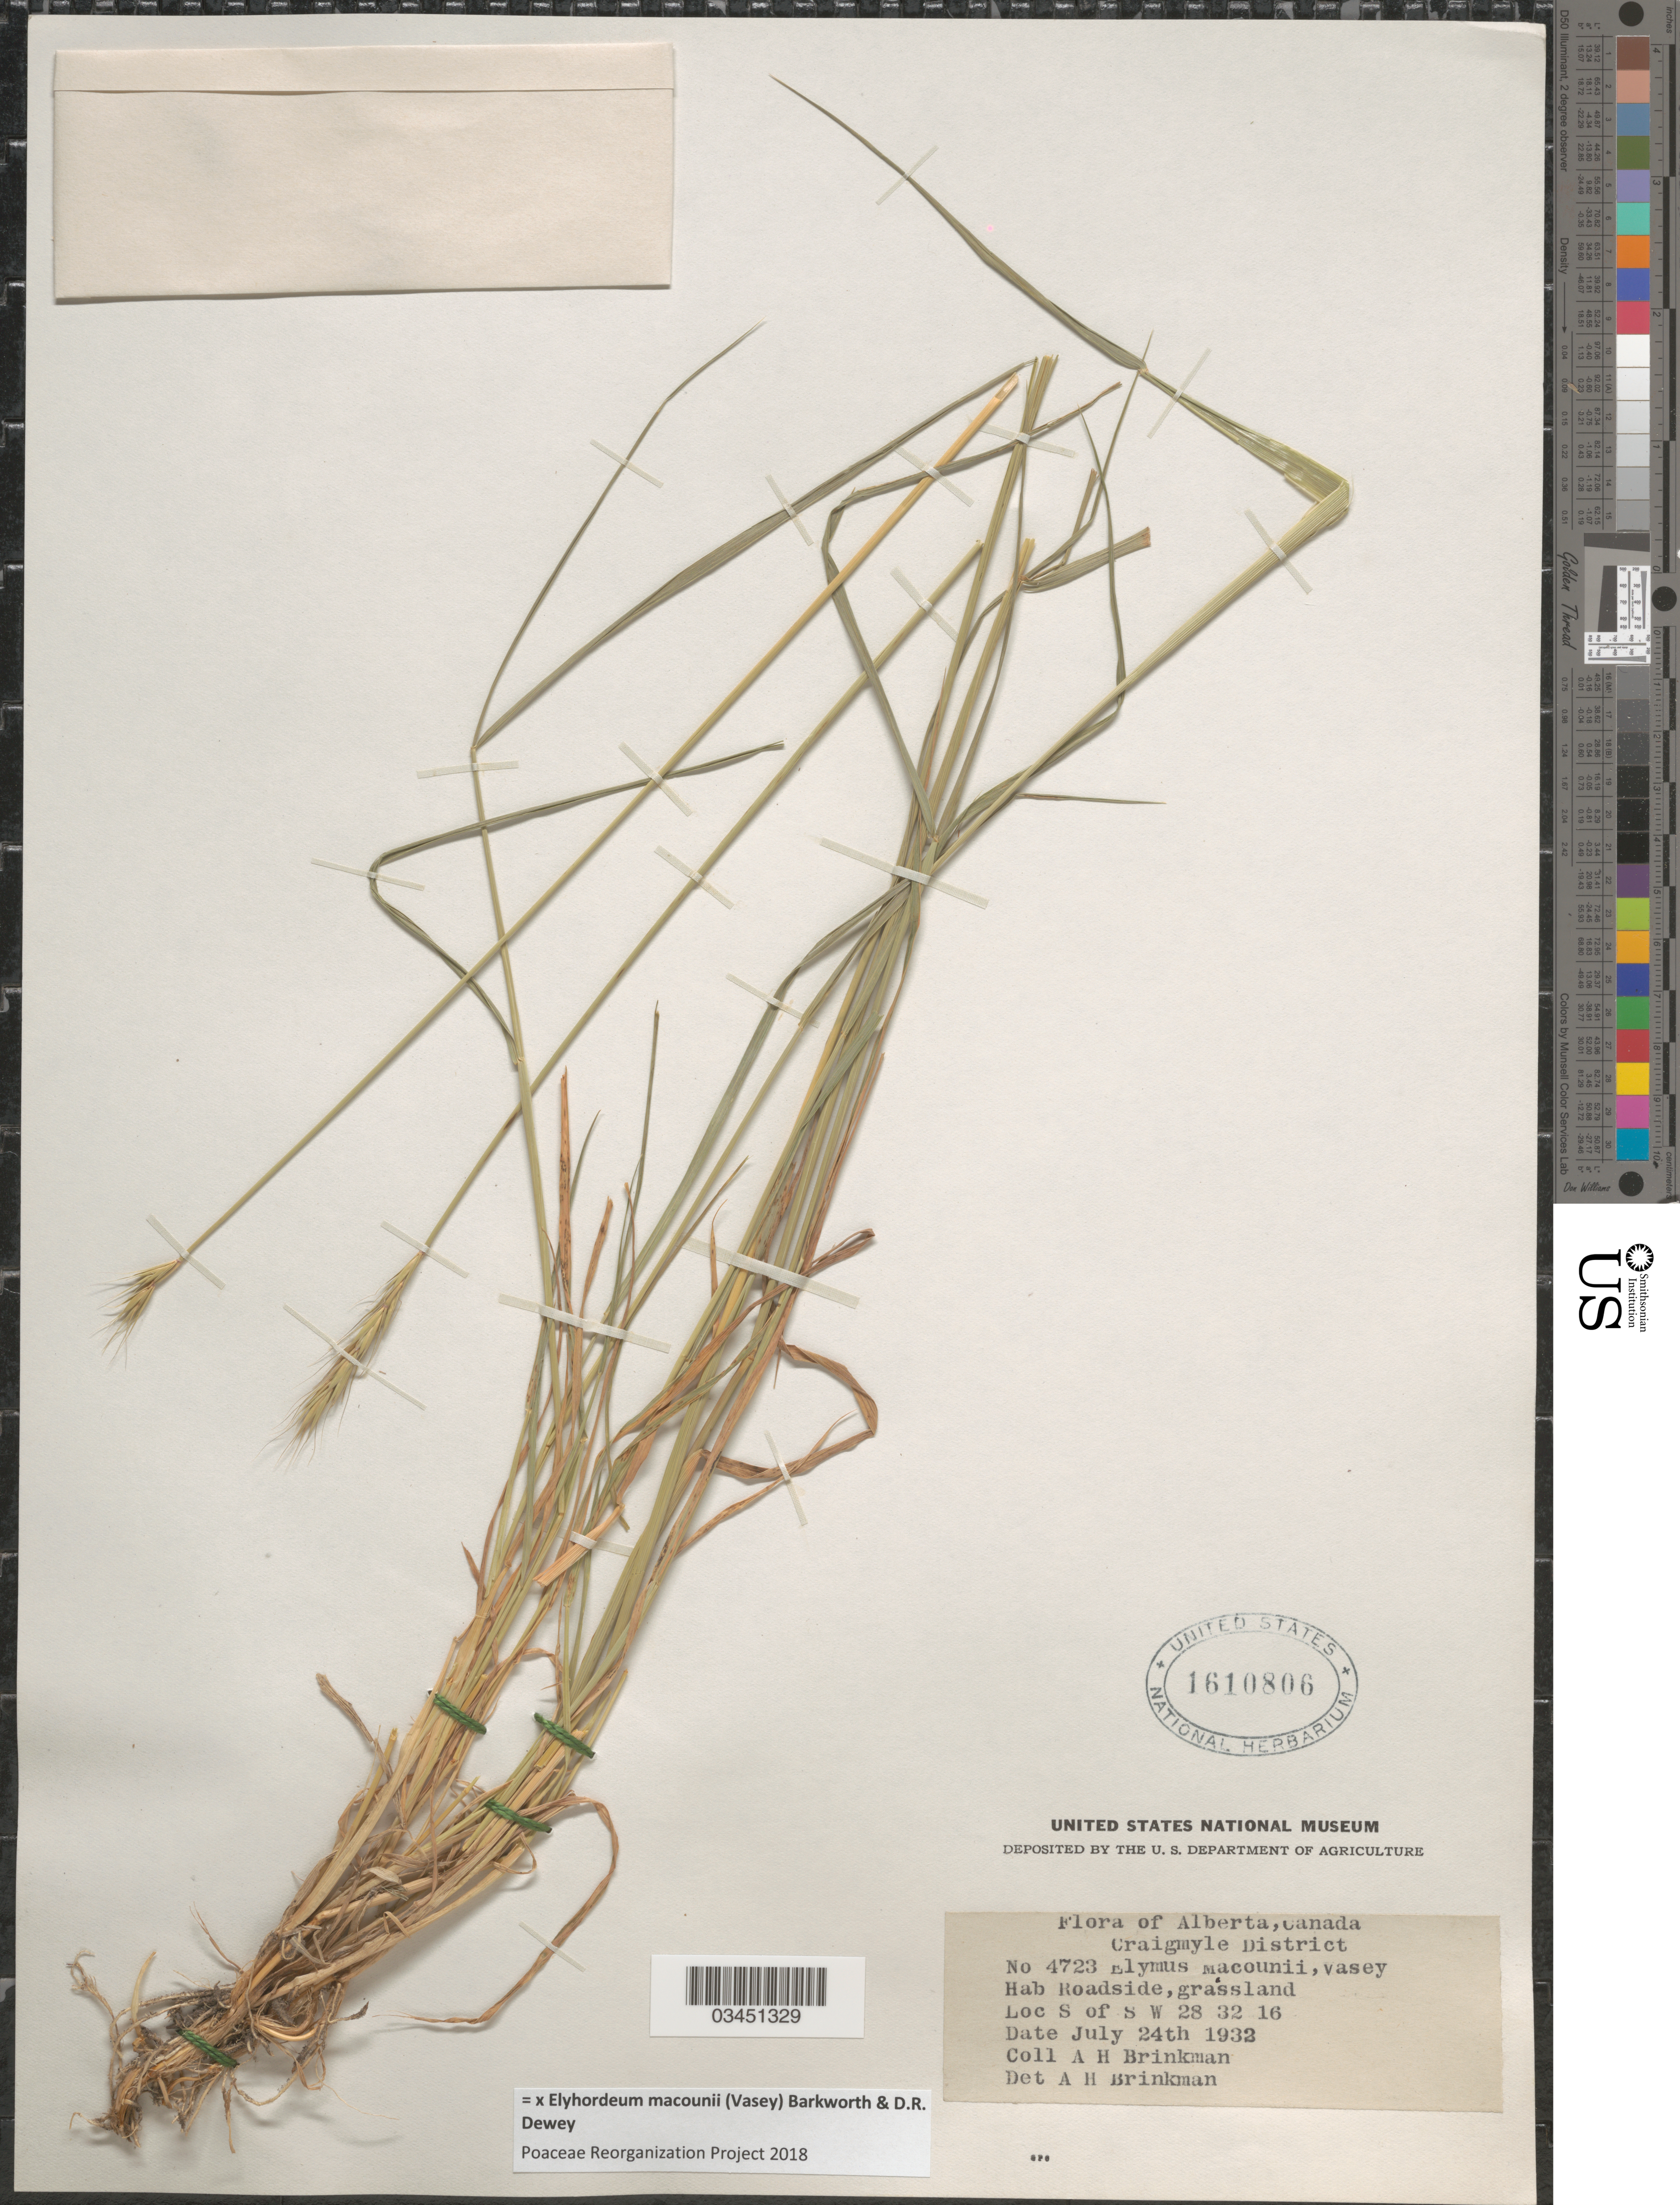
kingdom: Plantae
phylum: Tracheophyta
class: Liliopsida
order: Poales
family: Poaceae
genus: Elyhordeum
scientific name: x Elyhordeum macounii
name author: (Vasey) Barkworth & Dewey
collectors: A. Brinkman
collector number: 4723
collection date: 1932-07-24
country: Canada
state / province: Alberta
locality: Craigmyle District. S of S W 28 32 16.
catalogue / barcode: US 1610806